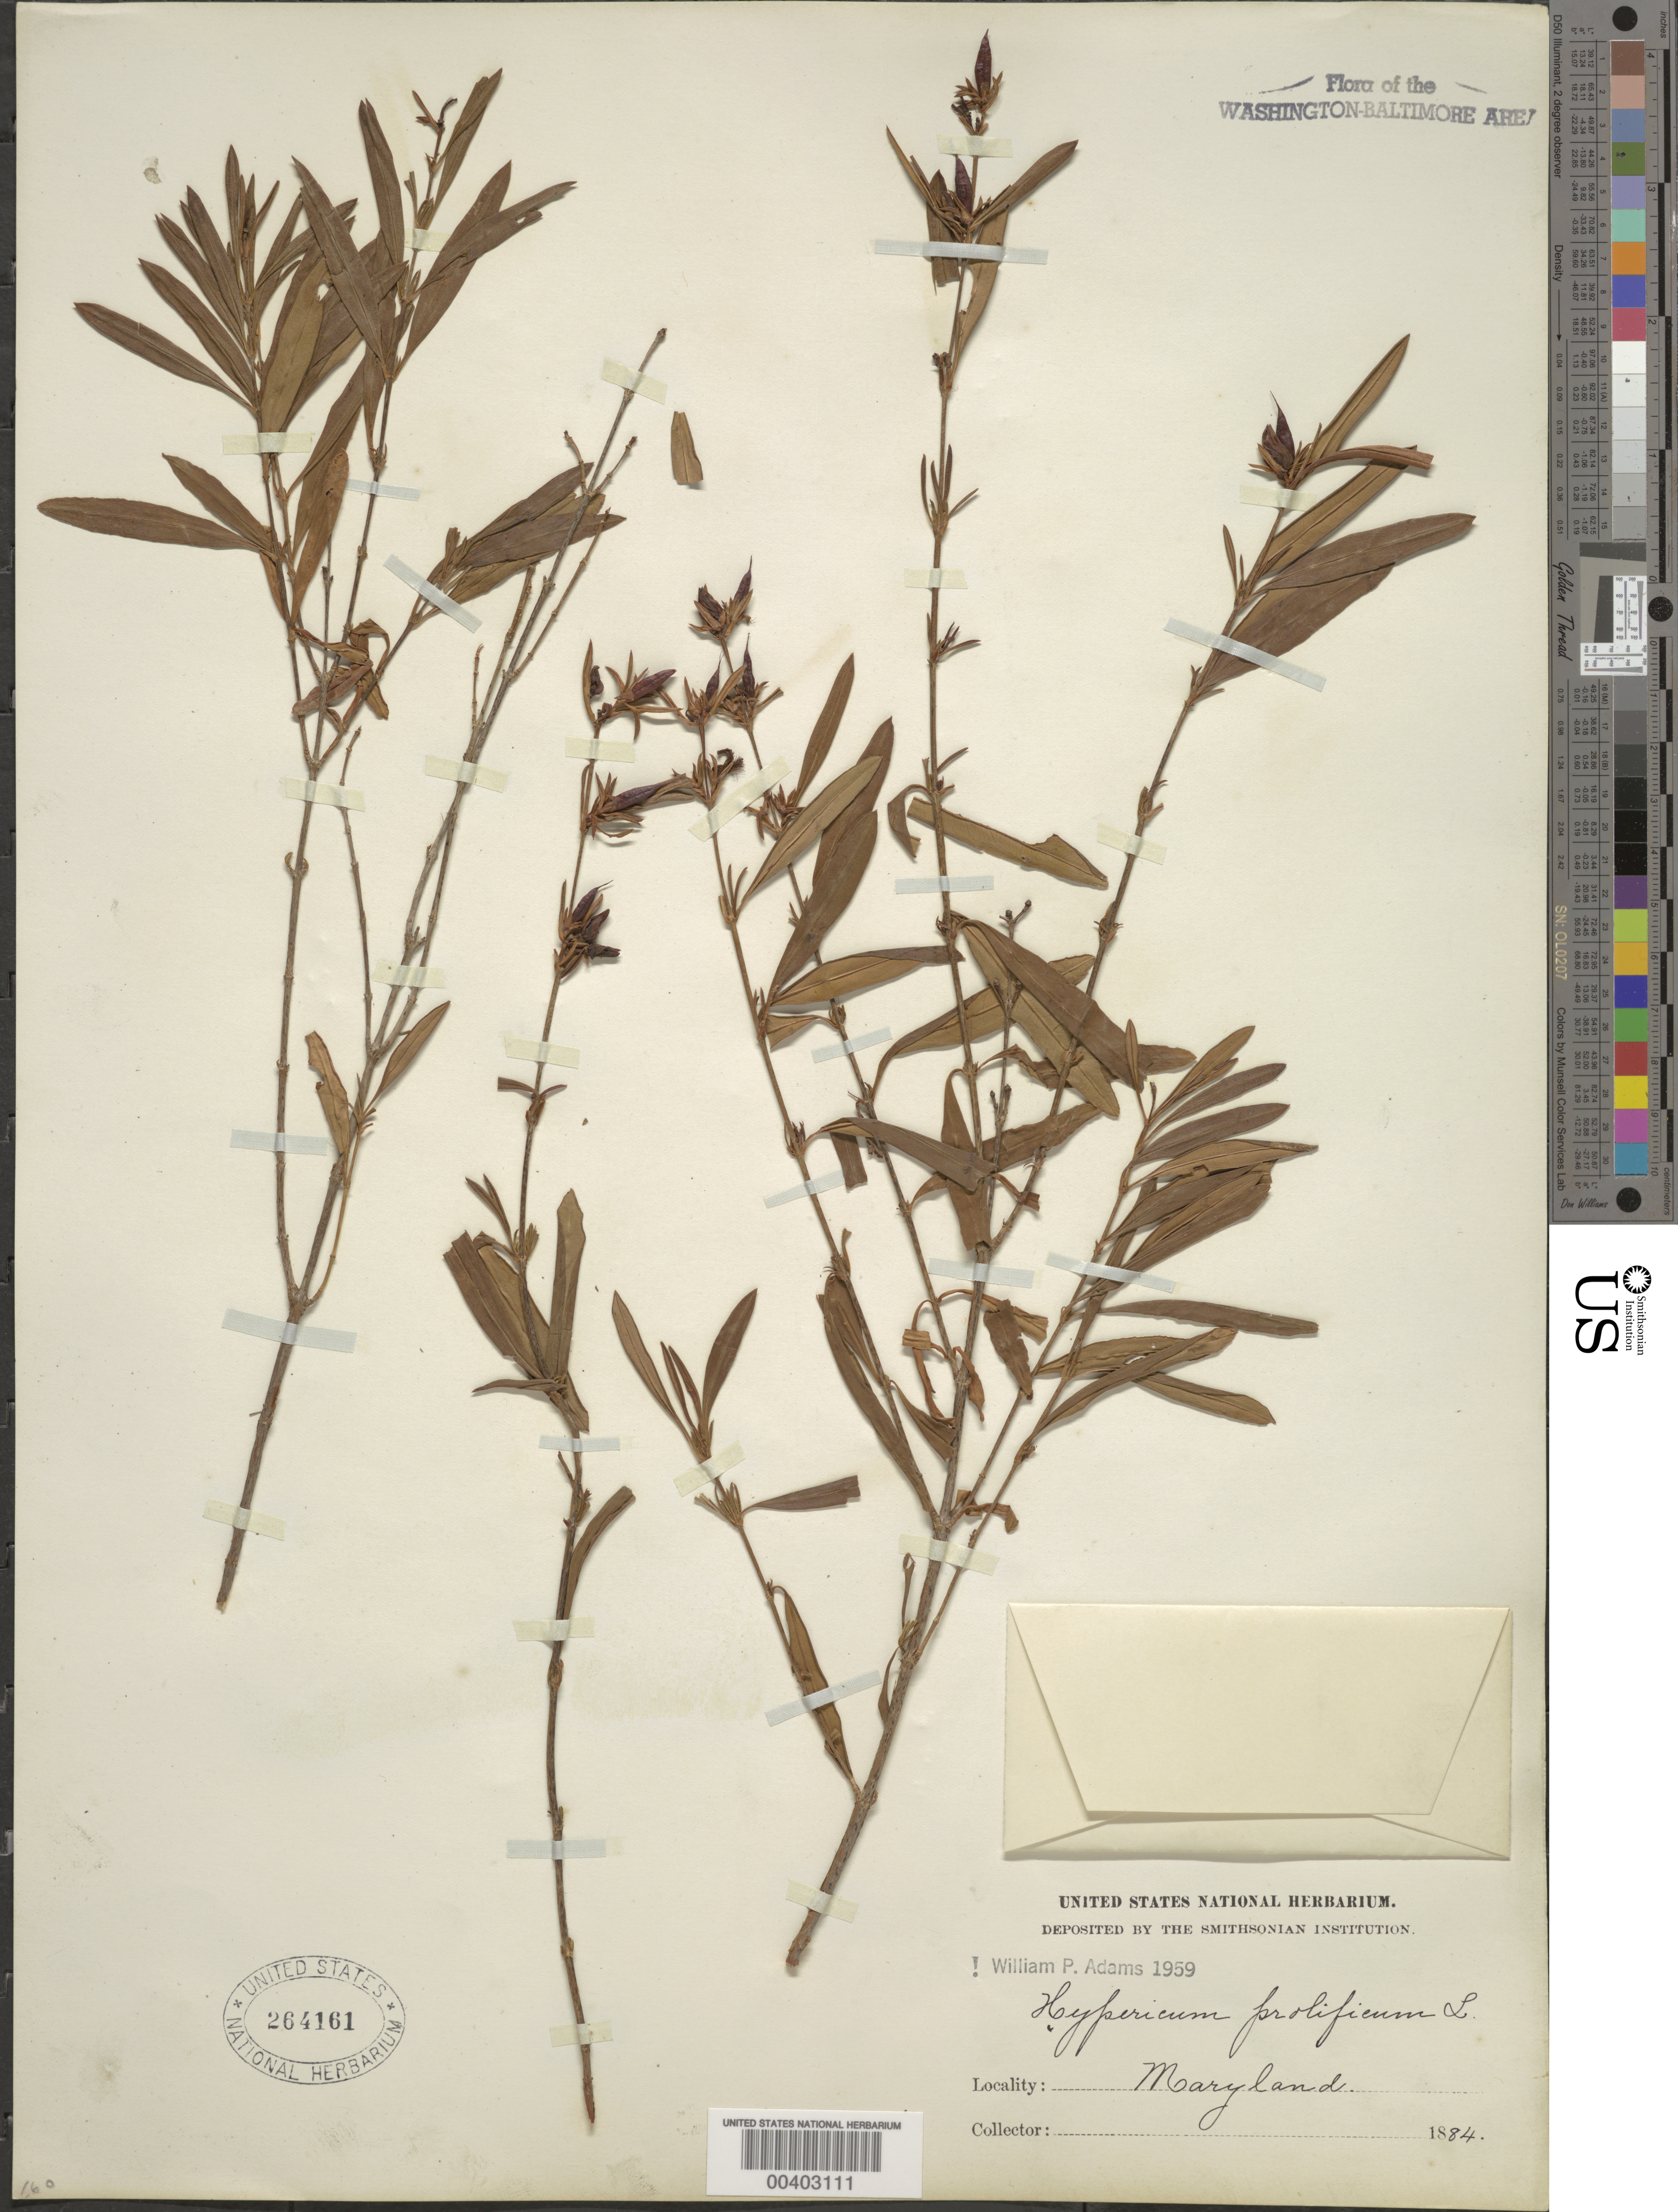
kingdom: Plantae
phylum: Tracheophyta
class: Magnoliopsida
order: Malpighiales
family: Hypericaceae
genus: Hypericum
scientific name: Hypericum prolificum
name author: L.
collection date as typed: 1884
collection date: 1884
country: United States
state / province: Maryland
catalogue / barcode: US 264161